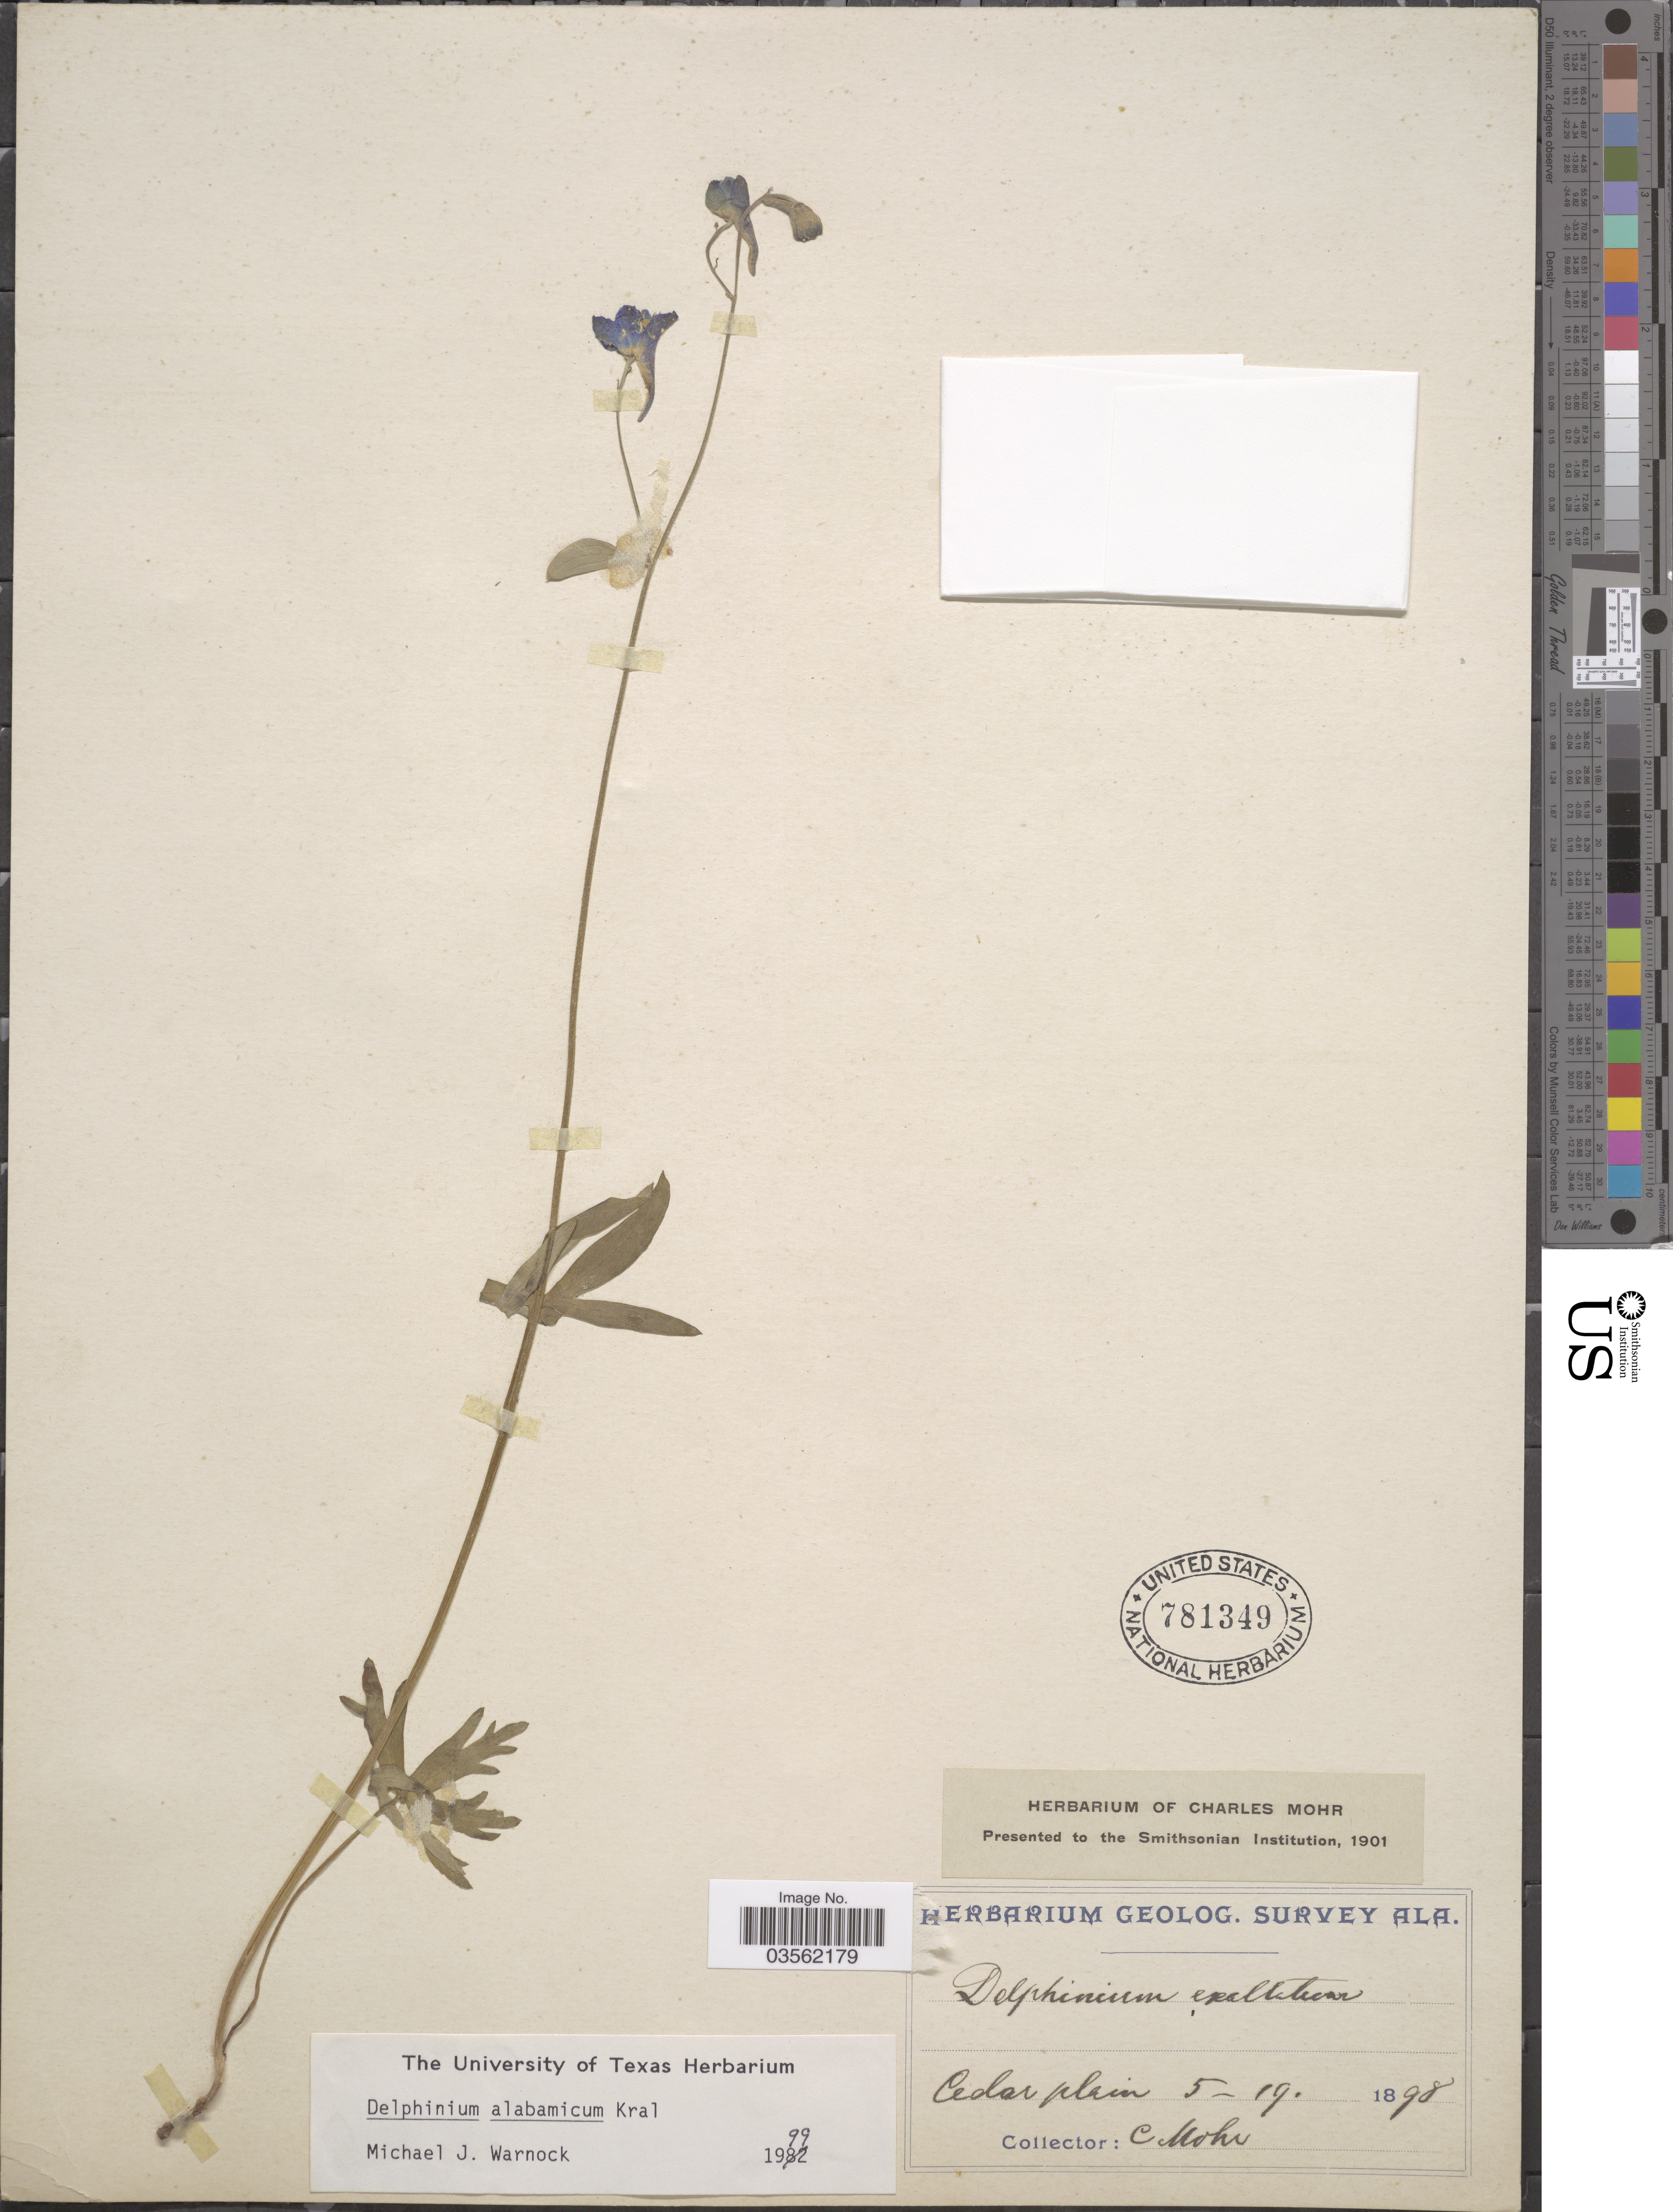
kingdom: Plantae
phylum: Tracheophyta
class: Magnoliopsida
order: Ranunculales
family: Ranunculaceae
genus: Delphinium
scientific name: Delphinium alabamicum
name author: Kral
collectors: Mohr, C. T. (herbarium)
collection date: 1898-05-19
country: United States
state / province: Alabama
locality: Cedar plain.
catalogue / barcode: US 781349